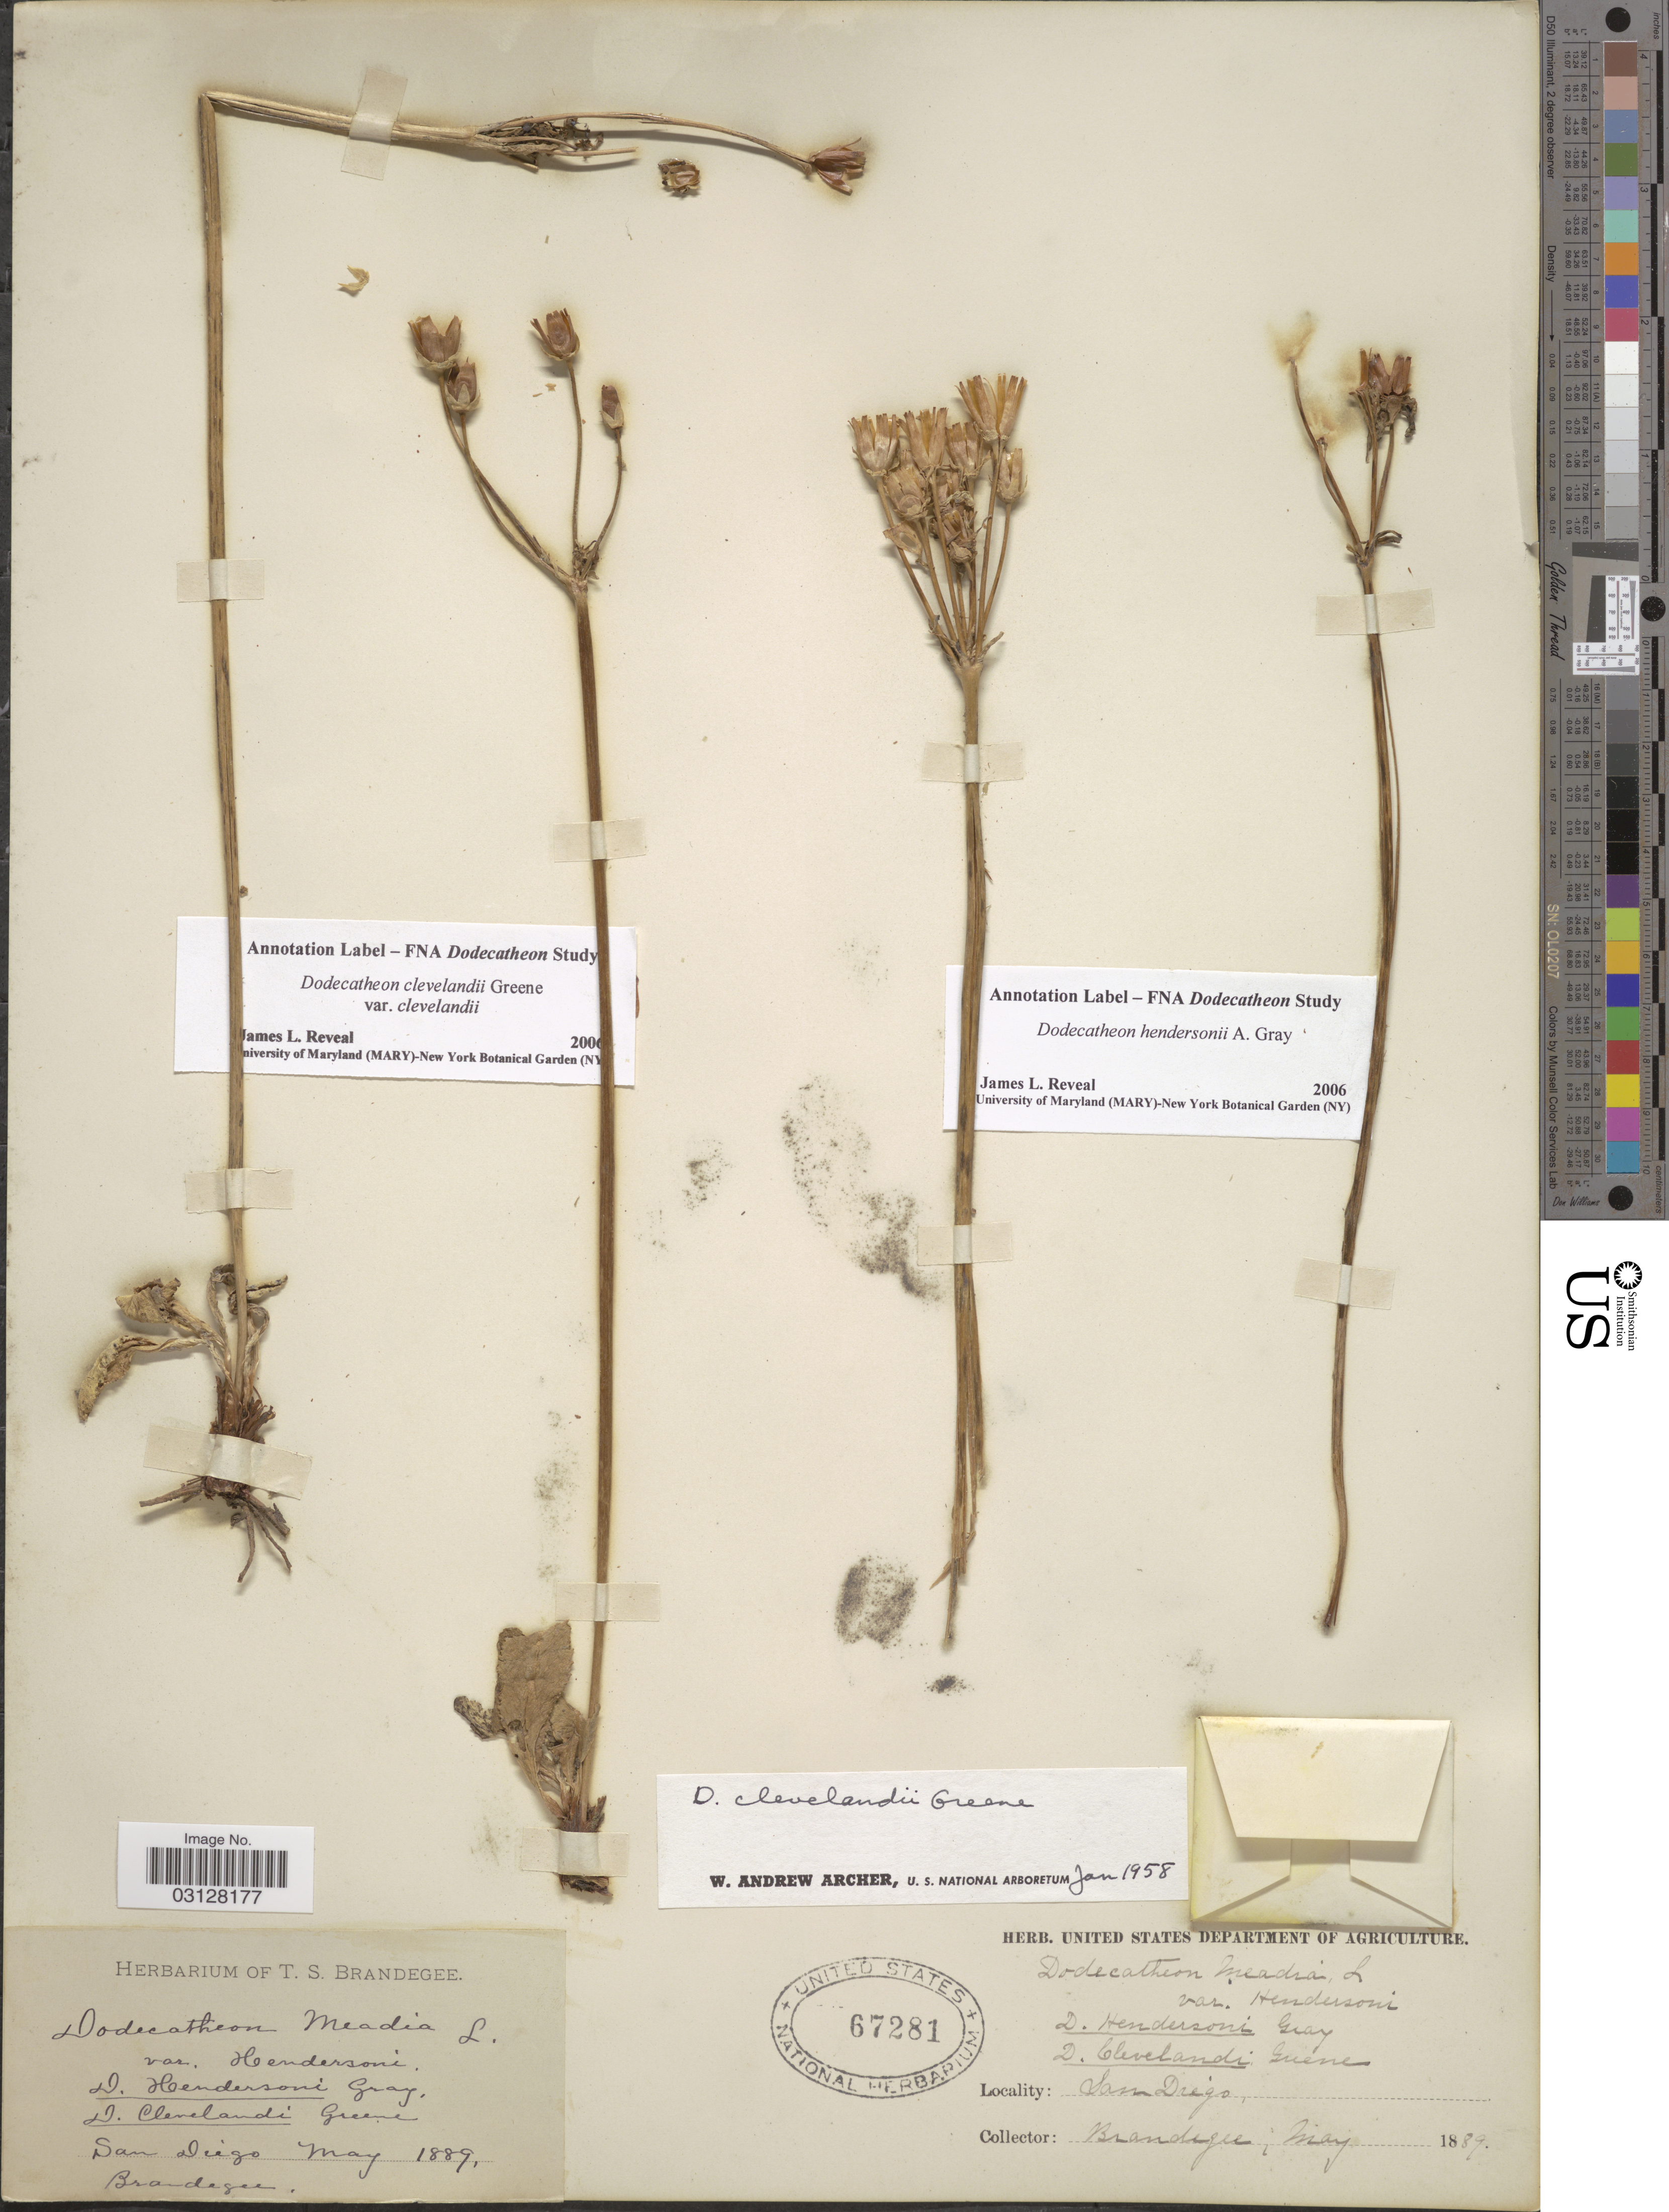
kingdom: Plantae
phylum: Tracheophyta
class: Magnoliopsida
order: Ericales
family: Primulaceae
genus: Dodecatheon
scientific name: Dodecatheon clevelandii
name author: Greene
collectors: T. S. Brandegee (herbarium)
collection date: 1889-05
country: United States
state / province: California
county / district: San Diego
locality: San Diego.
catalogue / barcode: US 67281